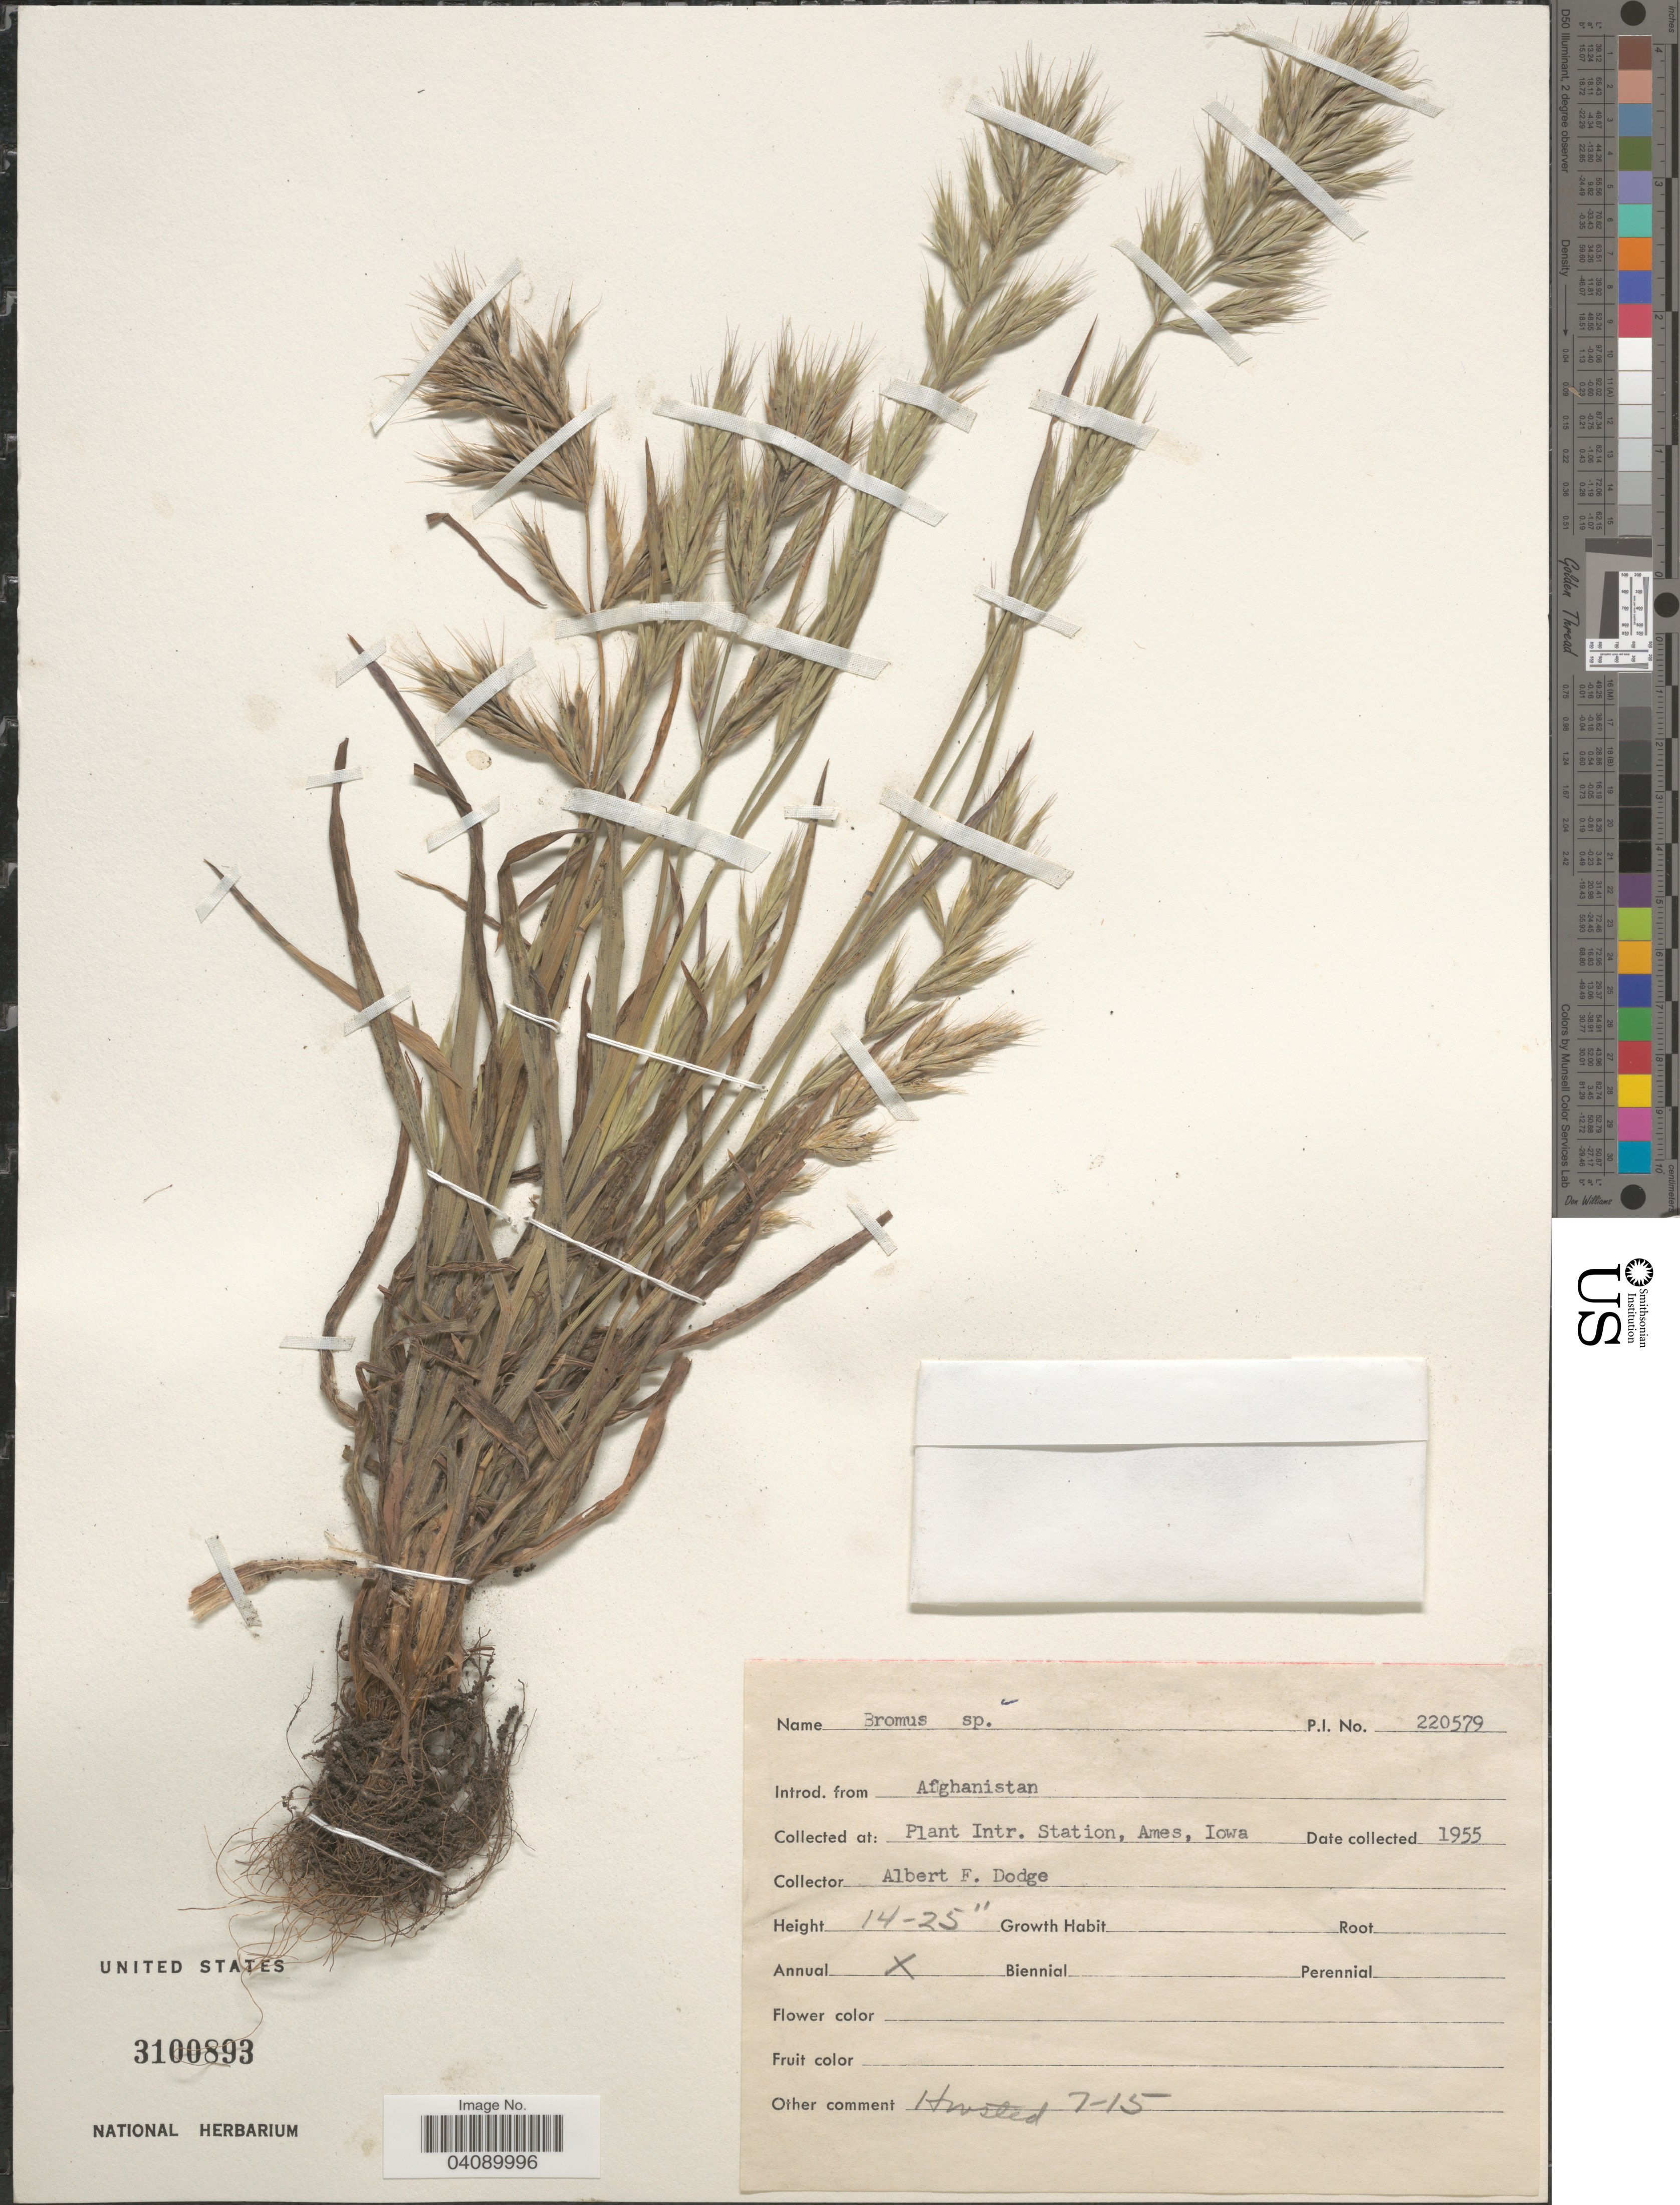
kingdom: Plantae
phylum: Tracheophyta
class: Liliopsida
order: Poales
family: Poaceae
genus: Bromus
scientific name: Bromus sp.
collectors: A. Dodge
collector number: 220579?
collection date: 1955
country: United States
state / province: Iowa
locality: Plant Intr. Station, Ames.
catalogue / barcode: US 3100893